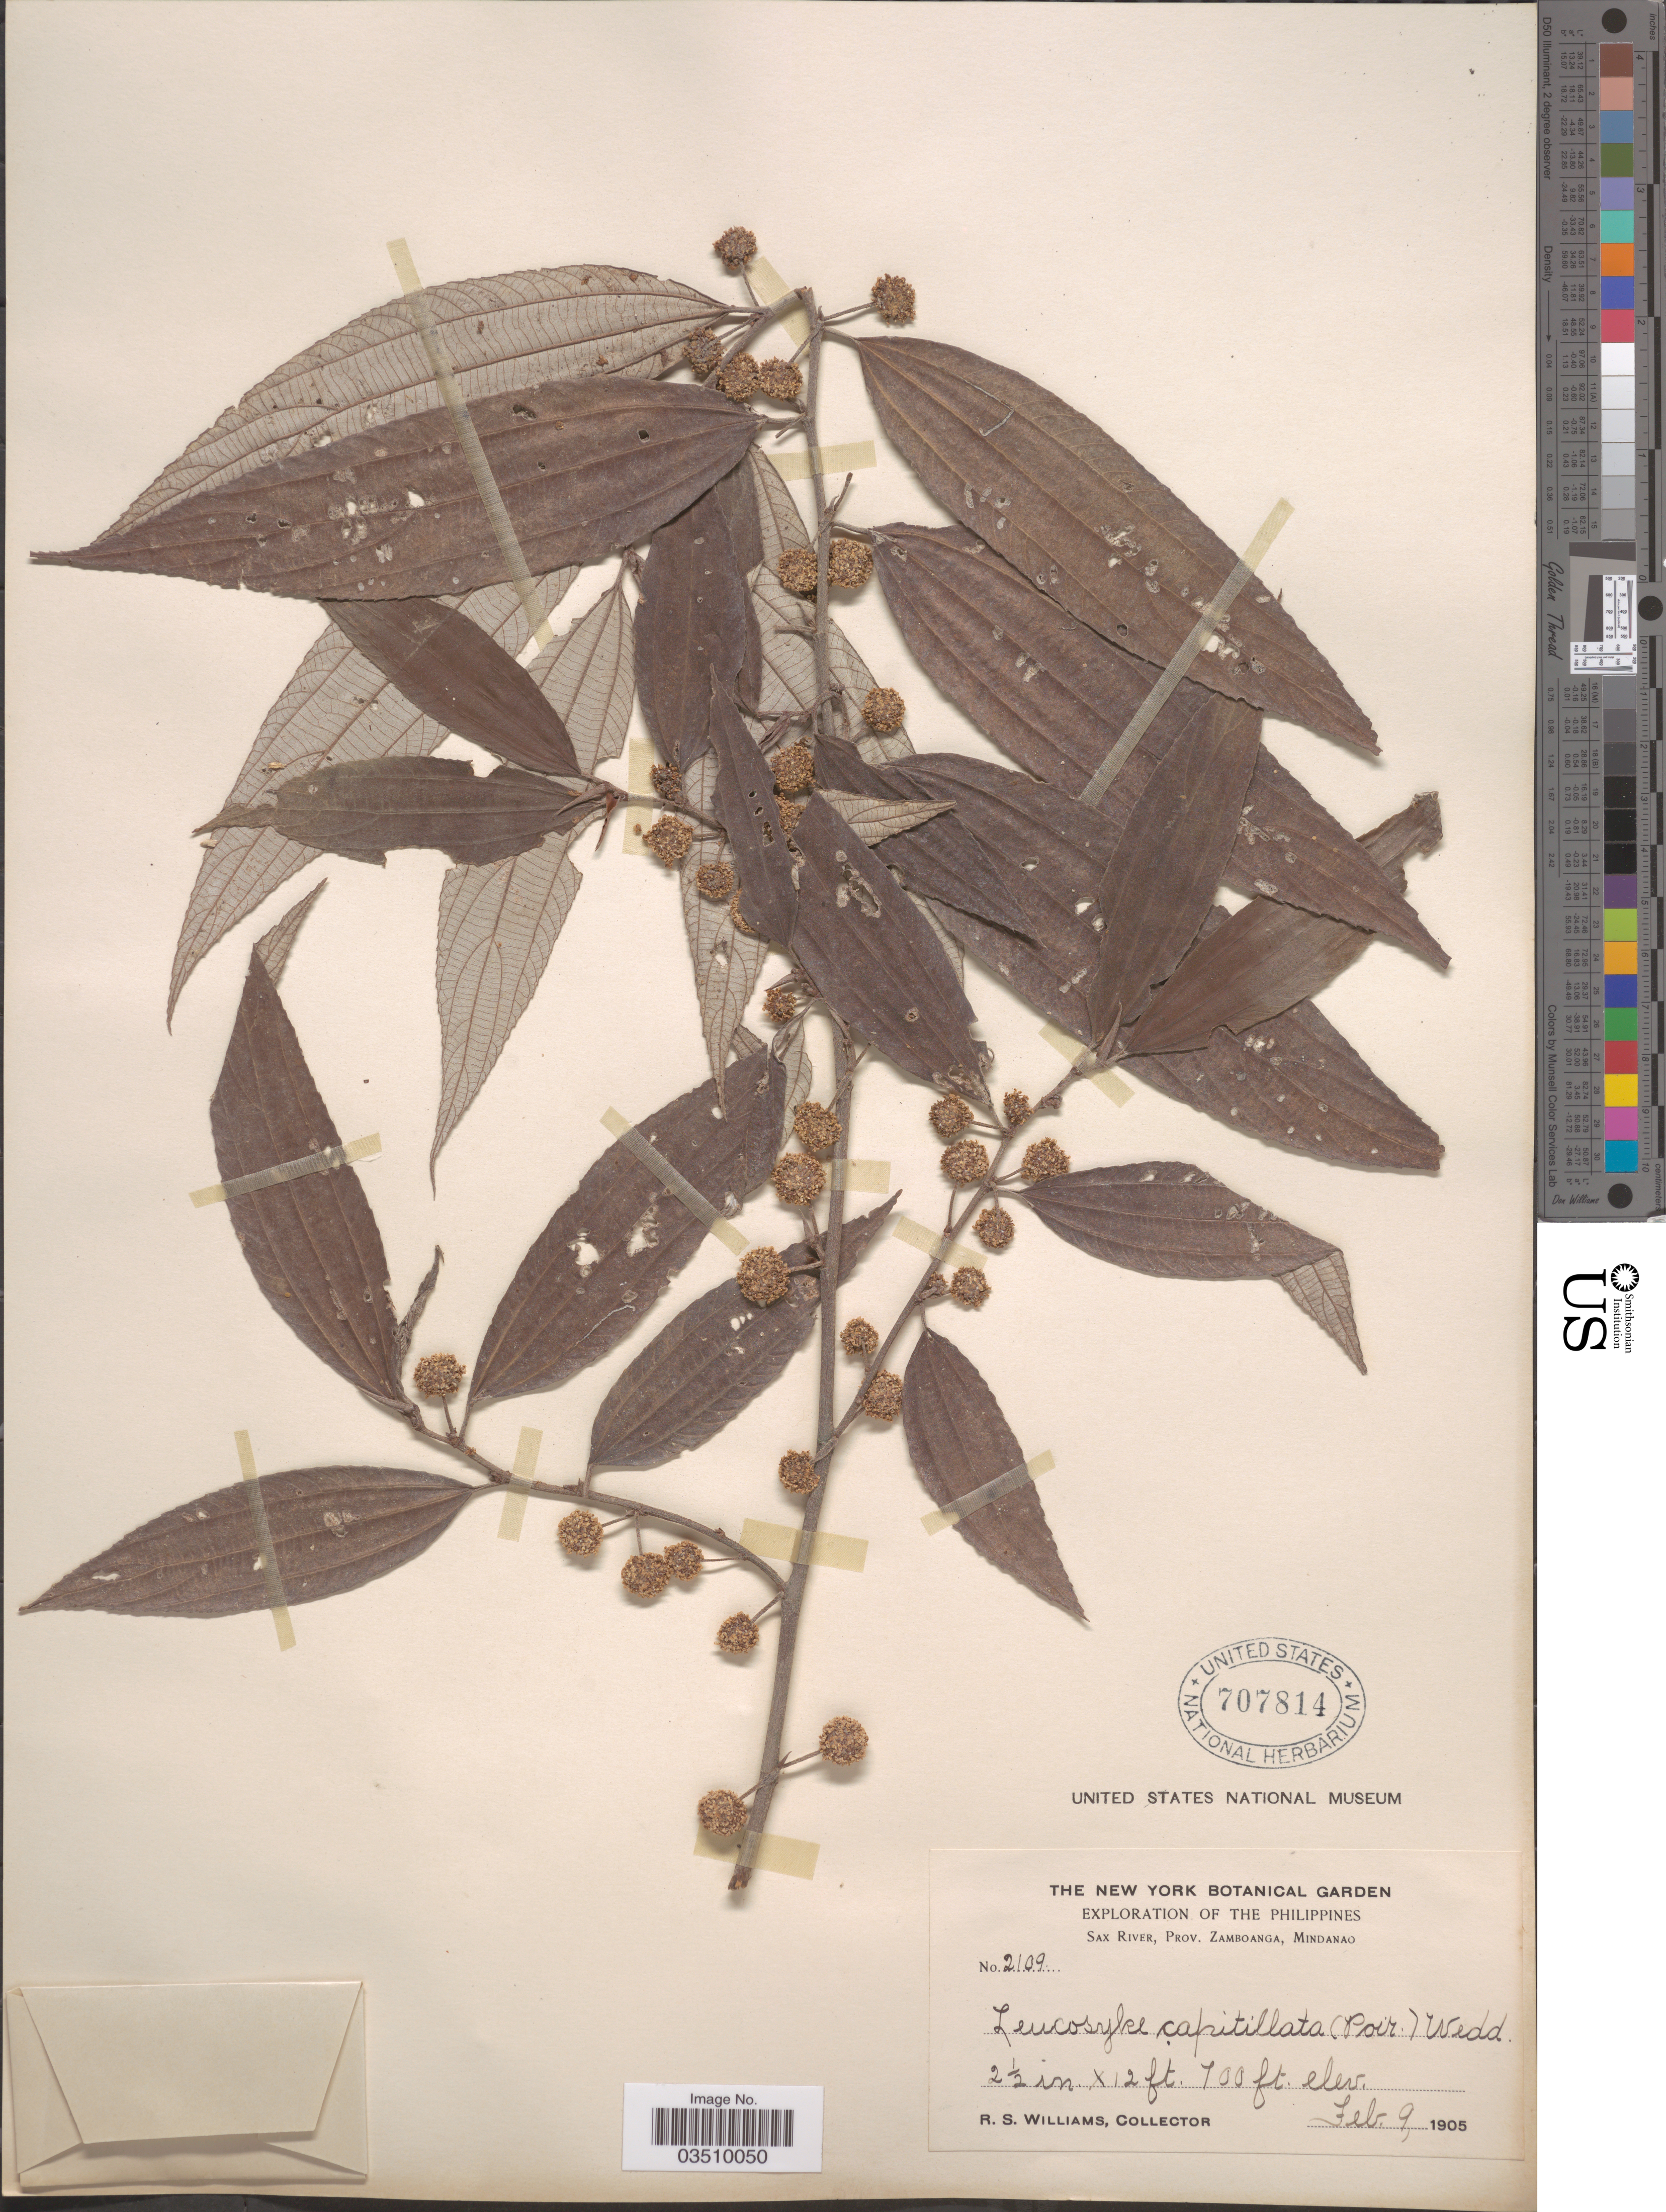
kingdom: Plantae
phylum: Tracheophyta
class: Magnoliopsida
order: Rosales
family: Urticaceae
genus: Leucosyke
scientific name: Leucosyke capitellata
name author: (Poir.) Wedd.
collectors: R. S. Williams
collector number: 2109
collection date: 1905-02-09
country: Philippines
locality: Sax River, Prov. Zamboanga, Mindanao.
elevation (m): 213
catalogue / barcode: US 707814